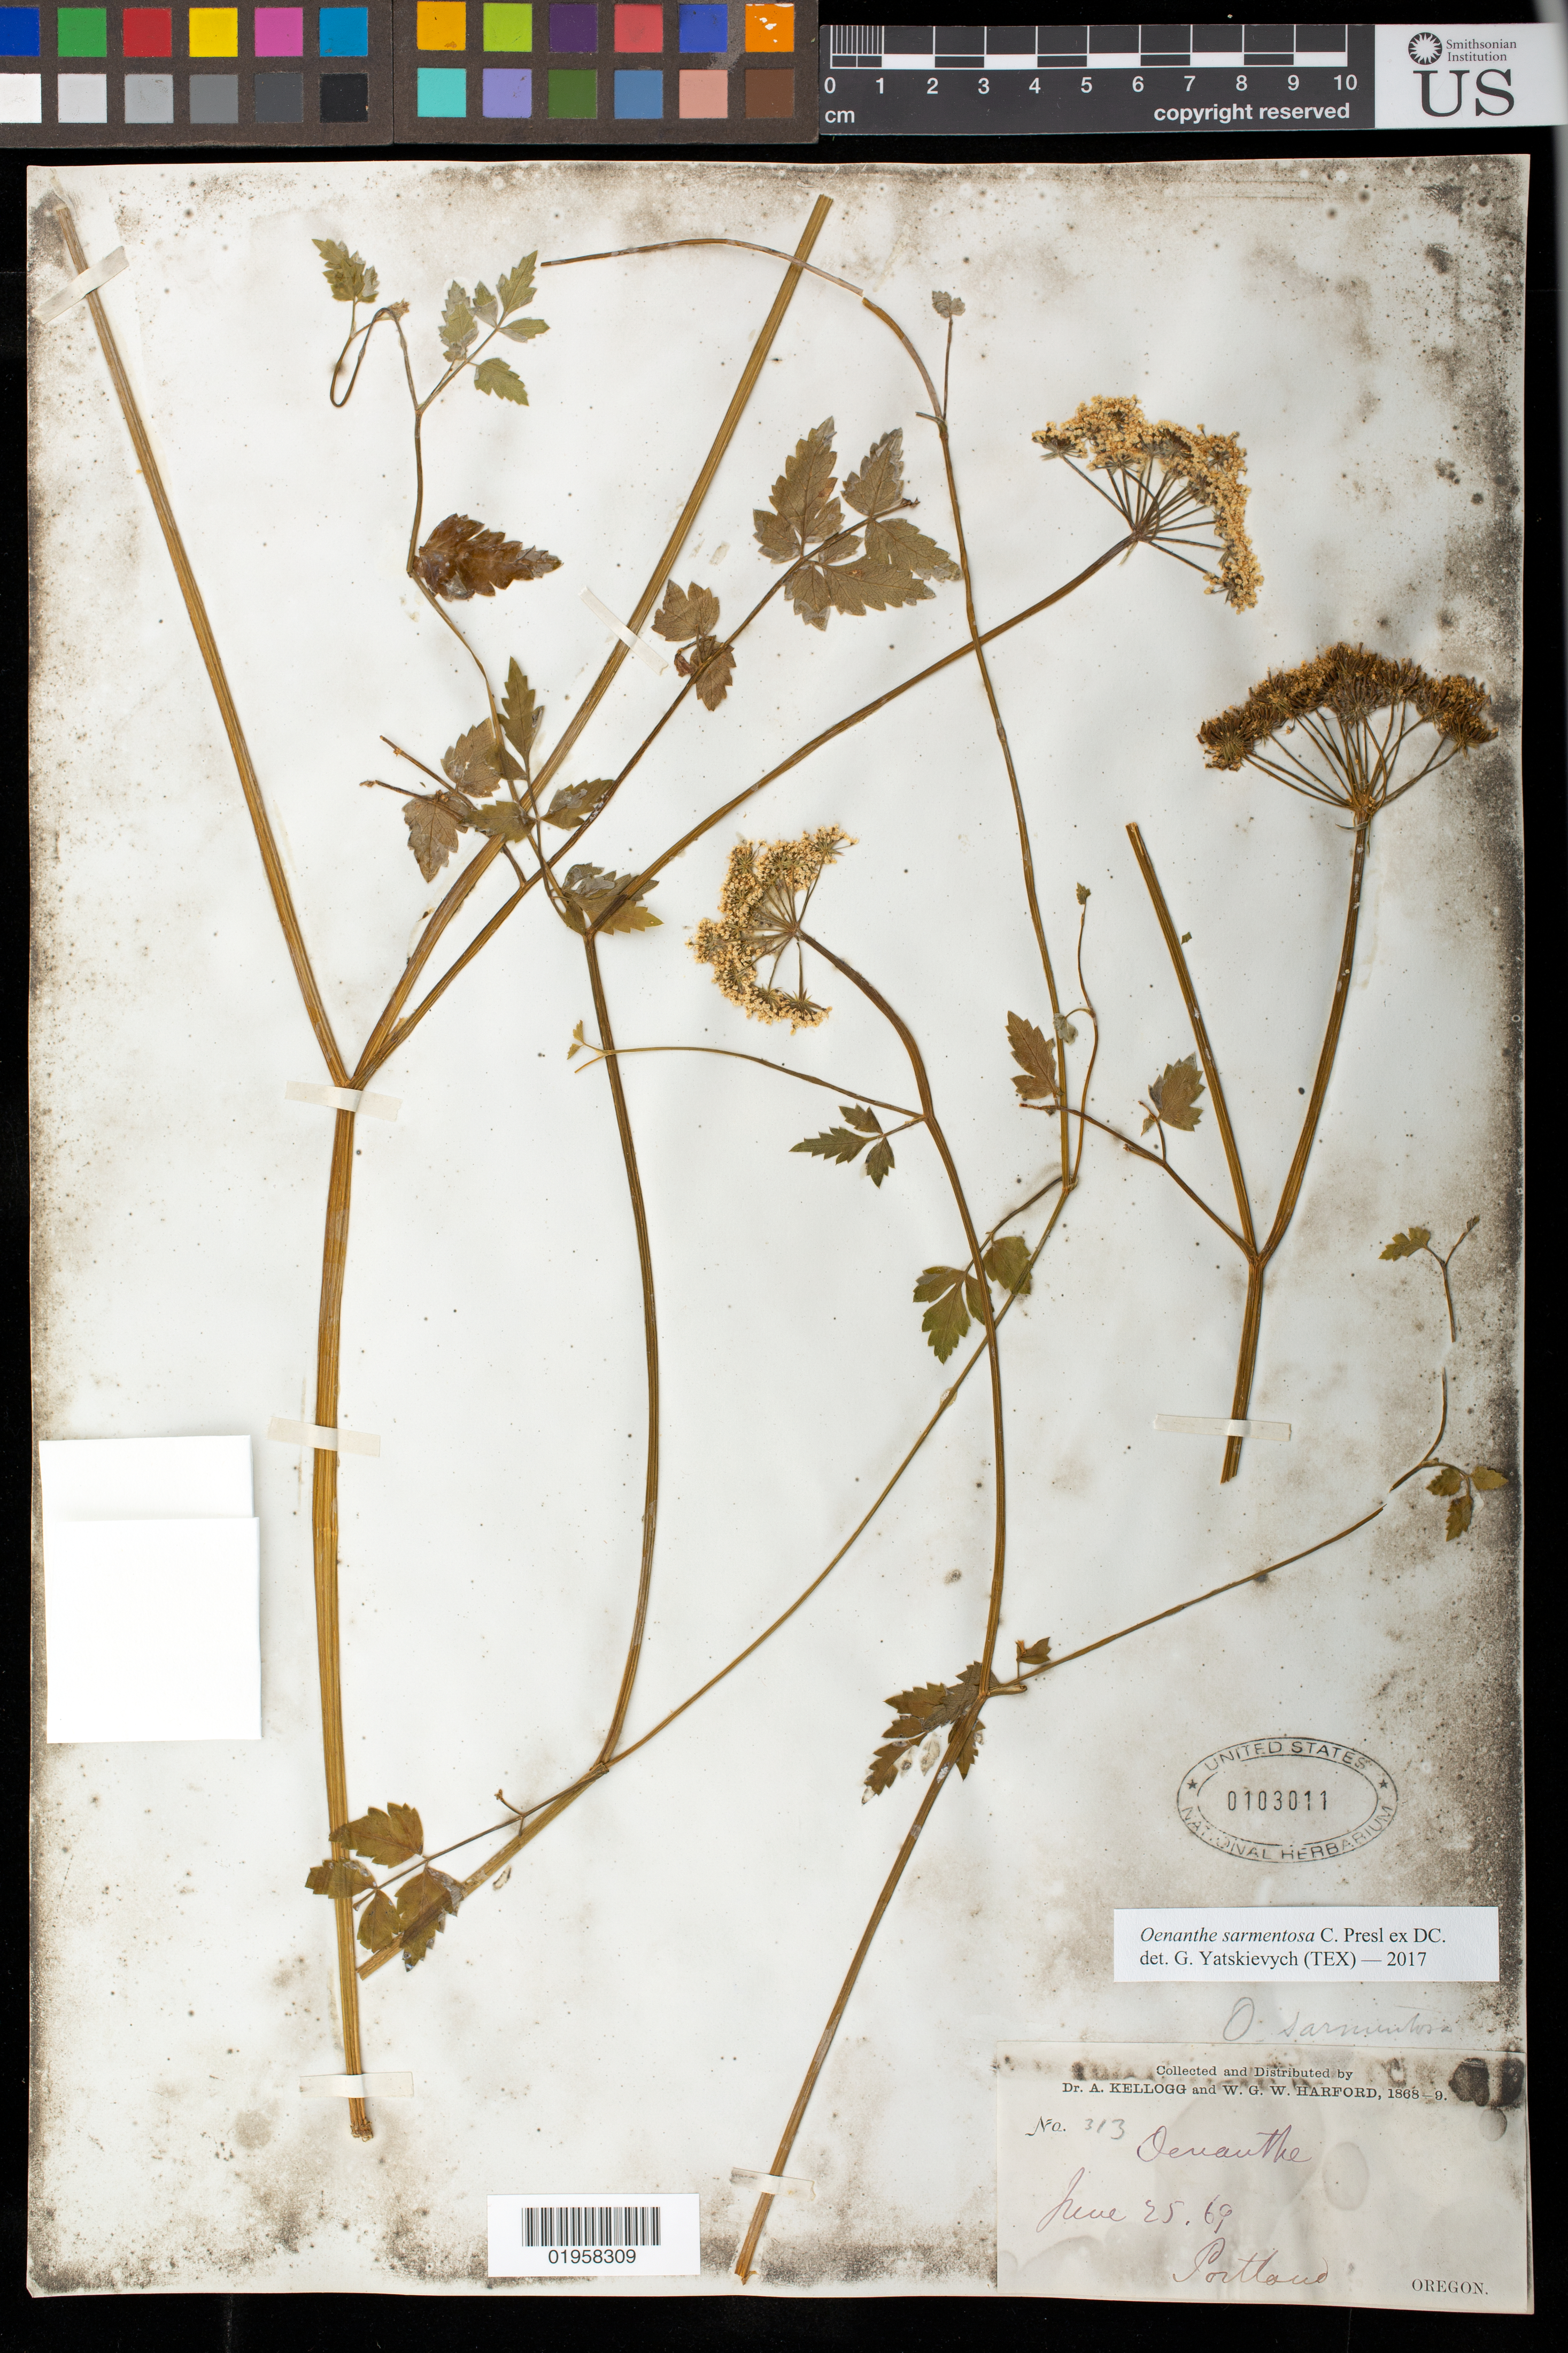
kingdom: Plantae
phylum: Tracheophyta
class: Magnoliopsida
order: Apiales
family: Apiaceae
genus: Oenanthe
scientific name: Oenanthe sarmentosa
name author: C. Presl ex DC.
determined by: Yatskievych, G. A.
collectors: A. Kellogg & W. G. W. Harford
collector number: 313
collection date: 1869-06-25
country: United States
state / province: Oregon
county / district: Multnomah County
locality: Portland?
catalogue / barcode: US 103011